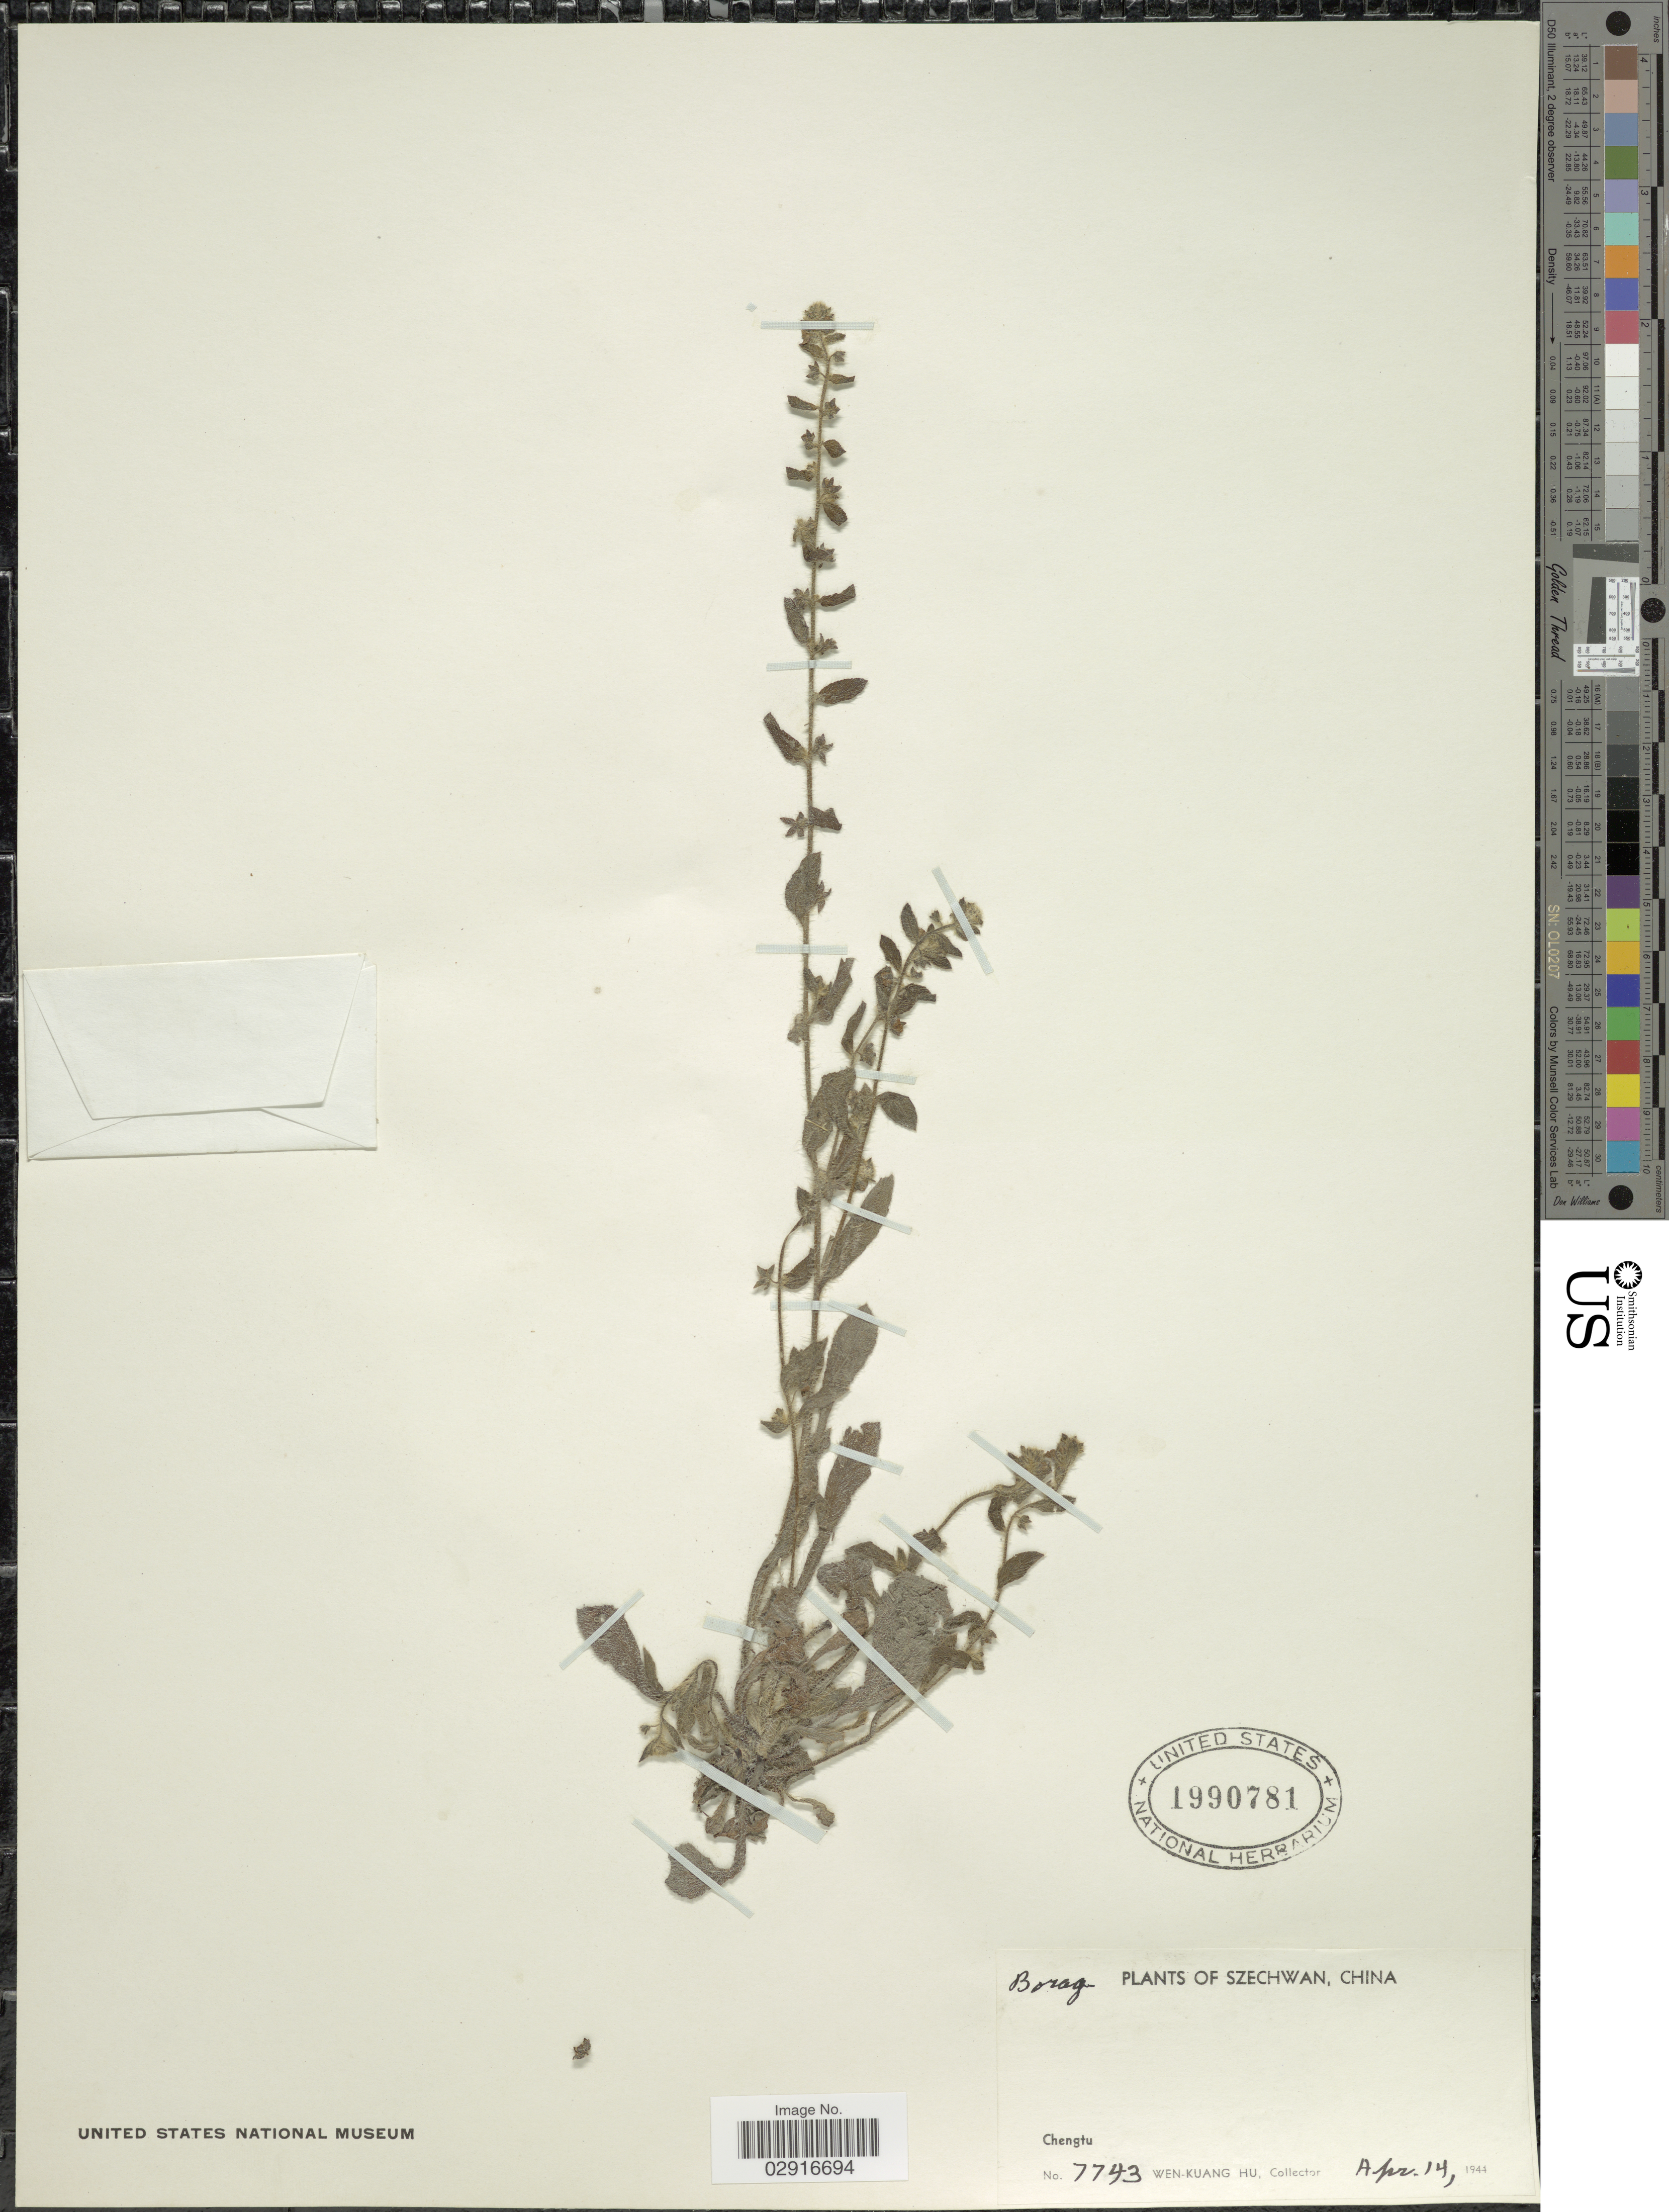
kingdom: Plantae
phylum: Tracheophyta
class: Magnoliopsida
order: Boraginales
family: Boraginaceae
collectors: W. K. Hu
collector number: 7743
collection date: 1944-04-14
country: China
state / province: Sichuan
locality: Szechwan. Chengtu.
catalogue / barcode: US 1990781